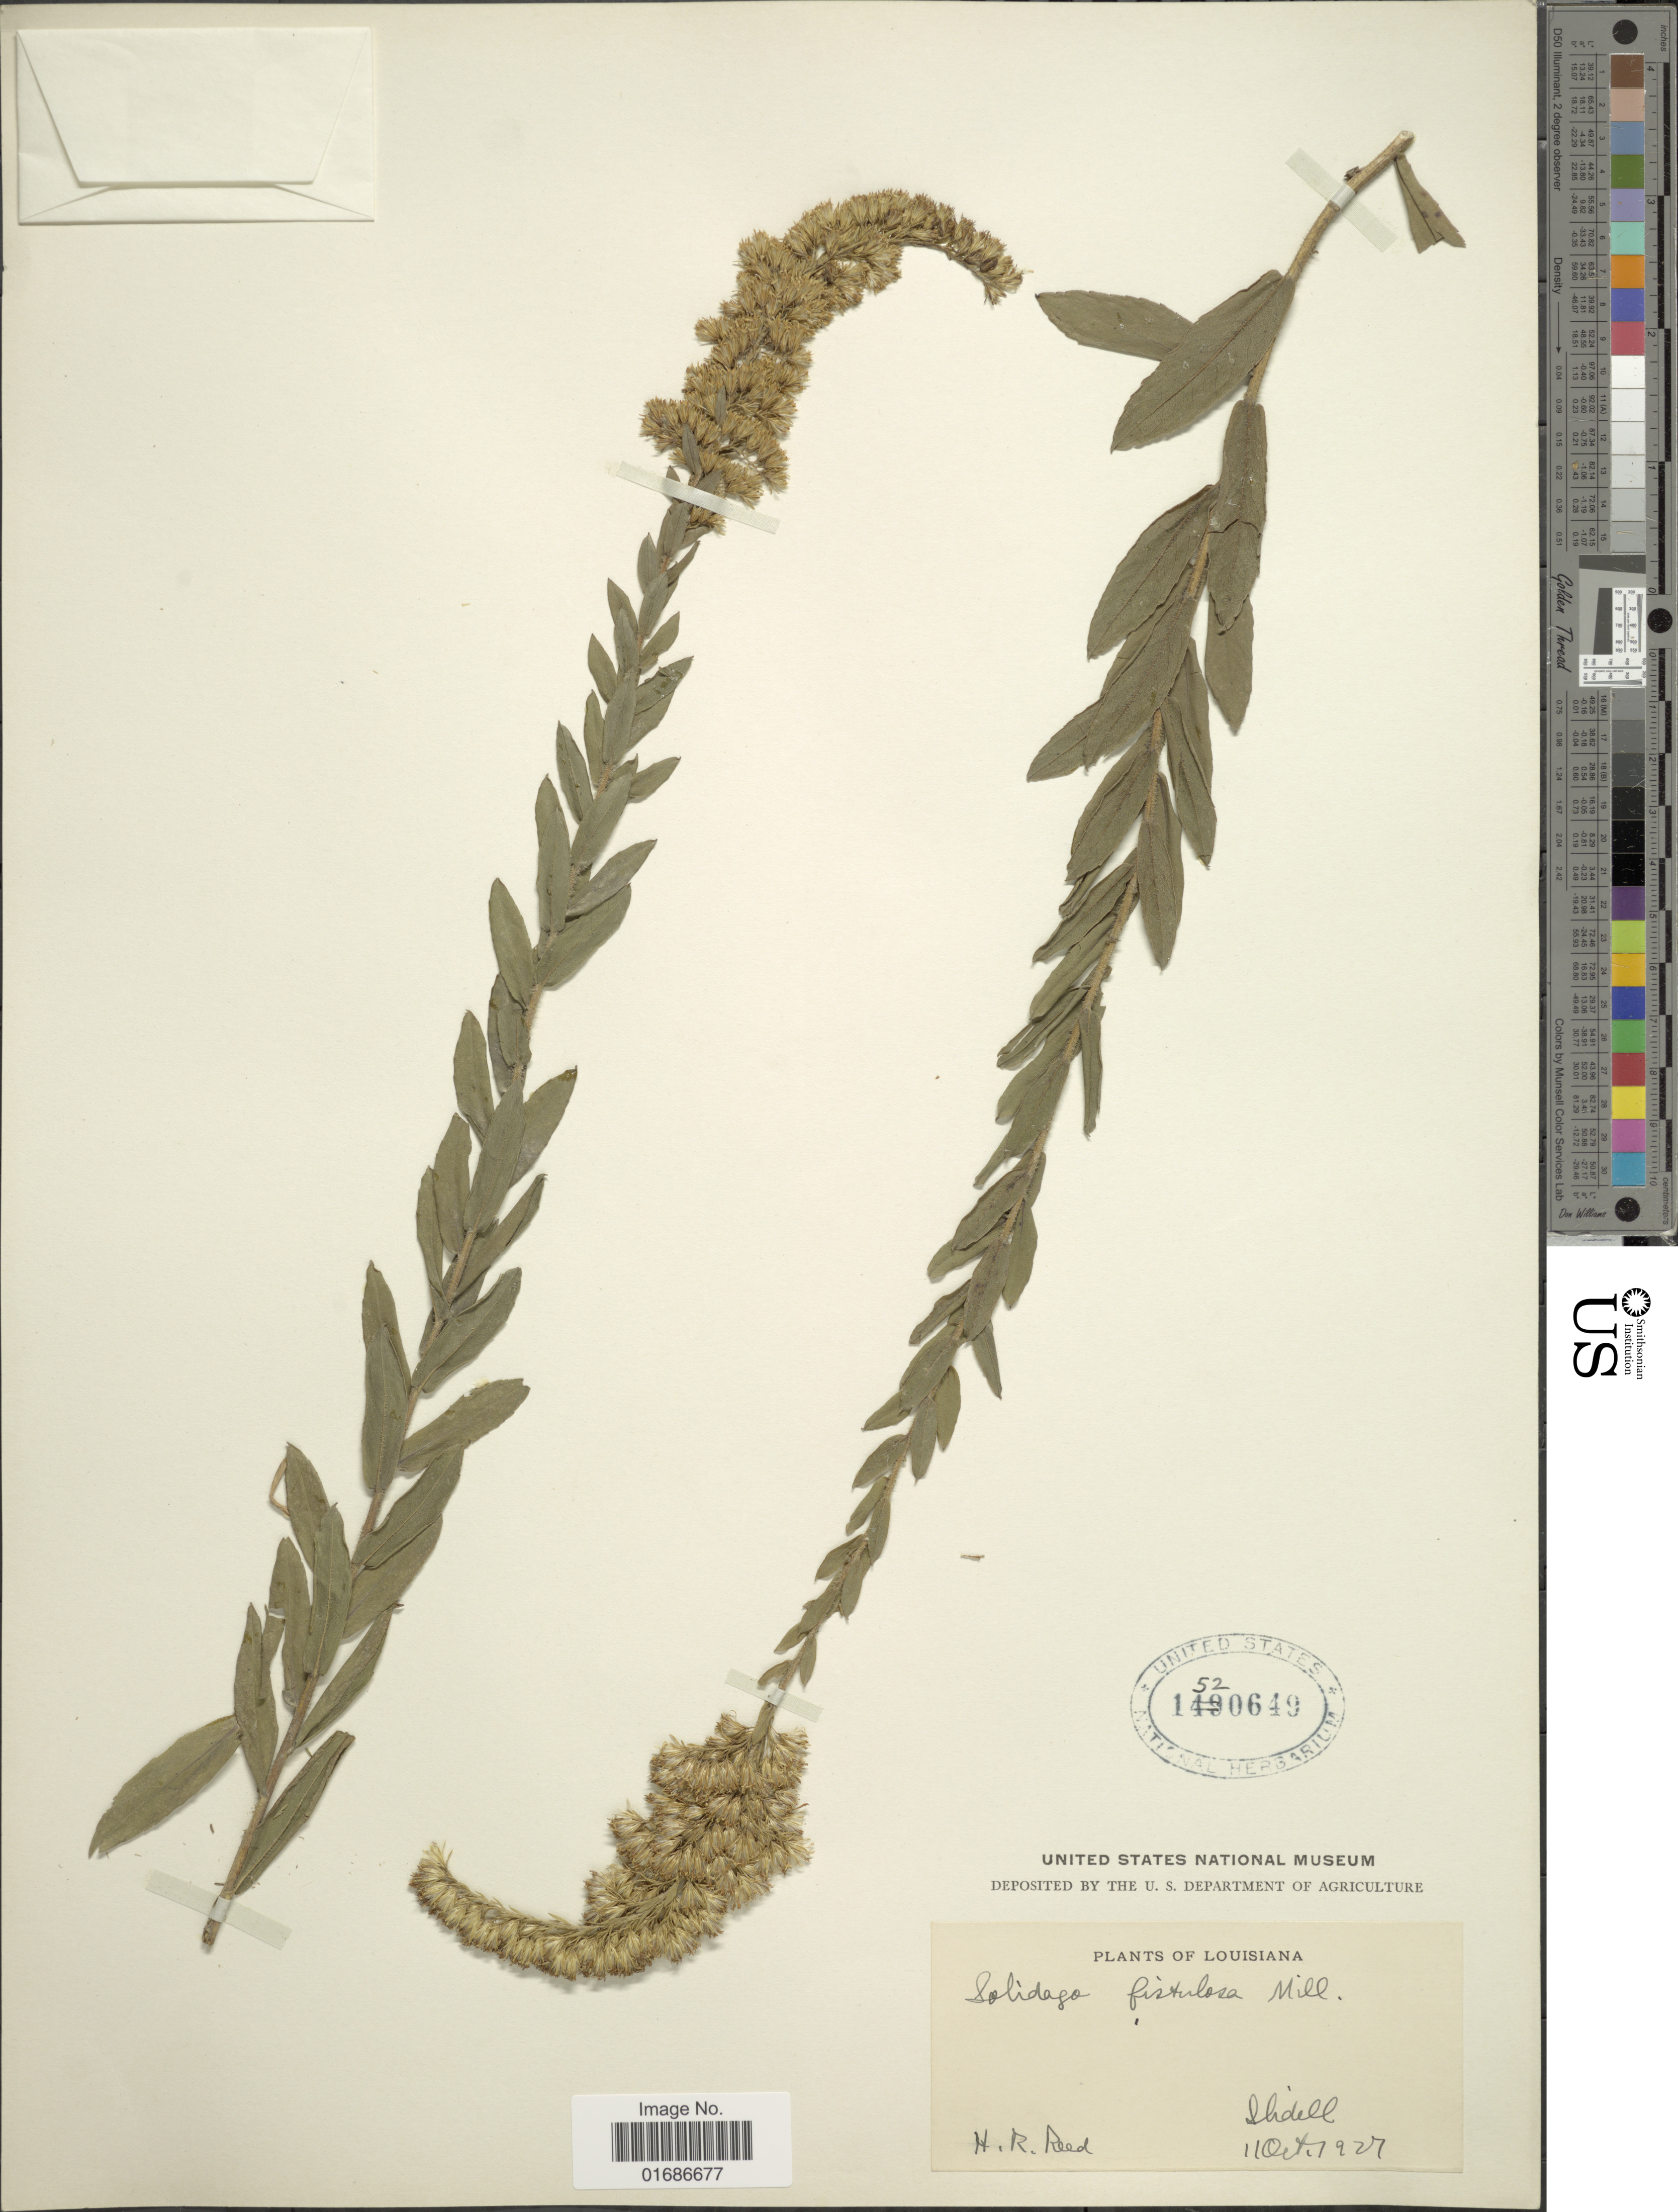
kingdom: Plantae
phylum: Tracheophyta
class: Magnoliopsida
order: Asterales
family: Asteraceae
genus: Solidago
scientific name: Solidago fistulosa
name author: Mill.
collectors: H. Reed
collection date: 1927-10-11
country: United States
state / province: Louisiana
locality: Slidell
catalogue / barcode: US 1520649